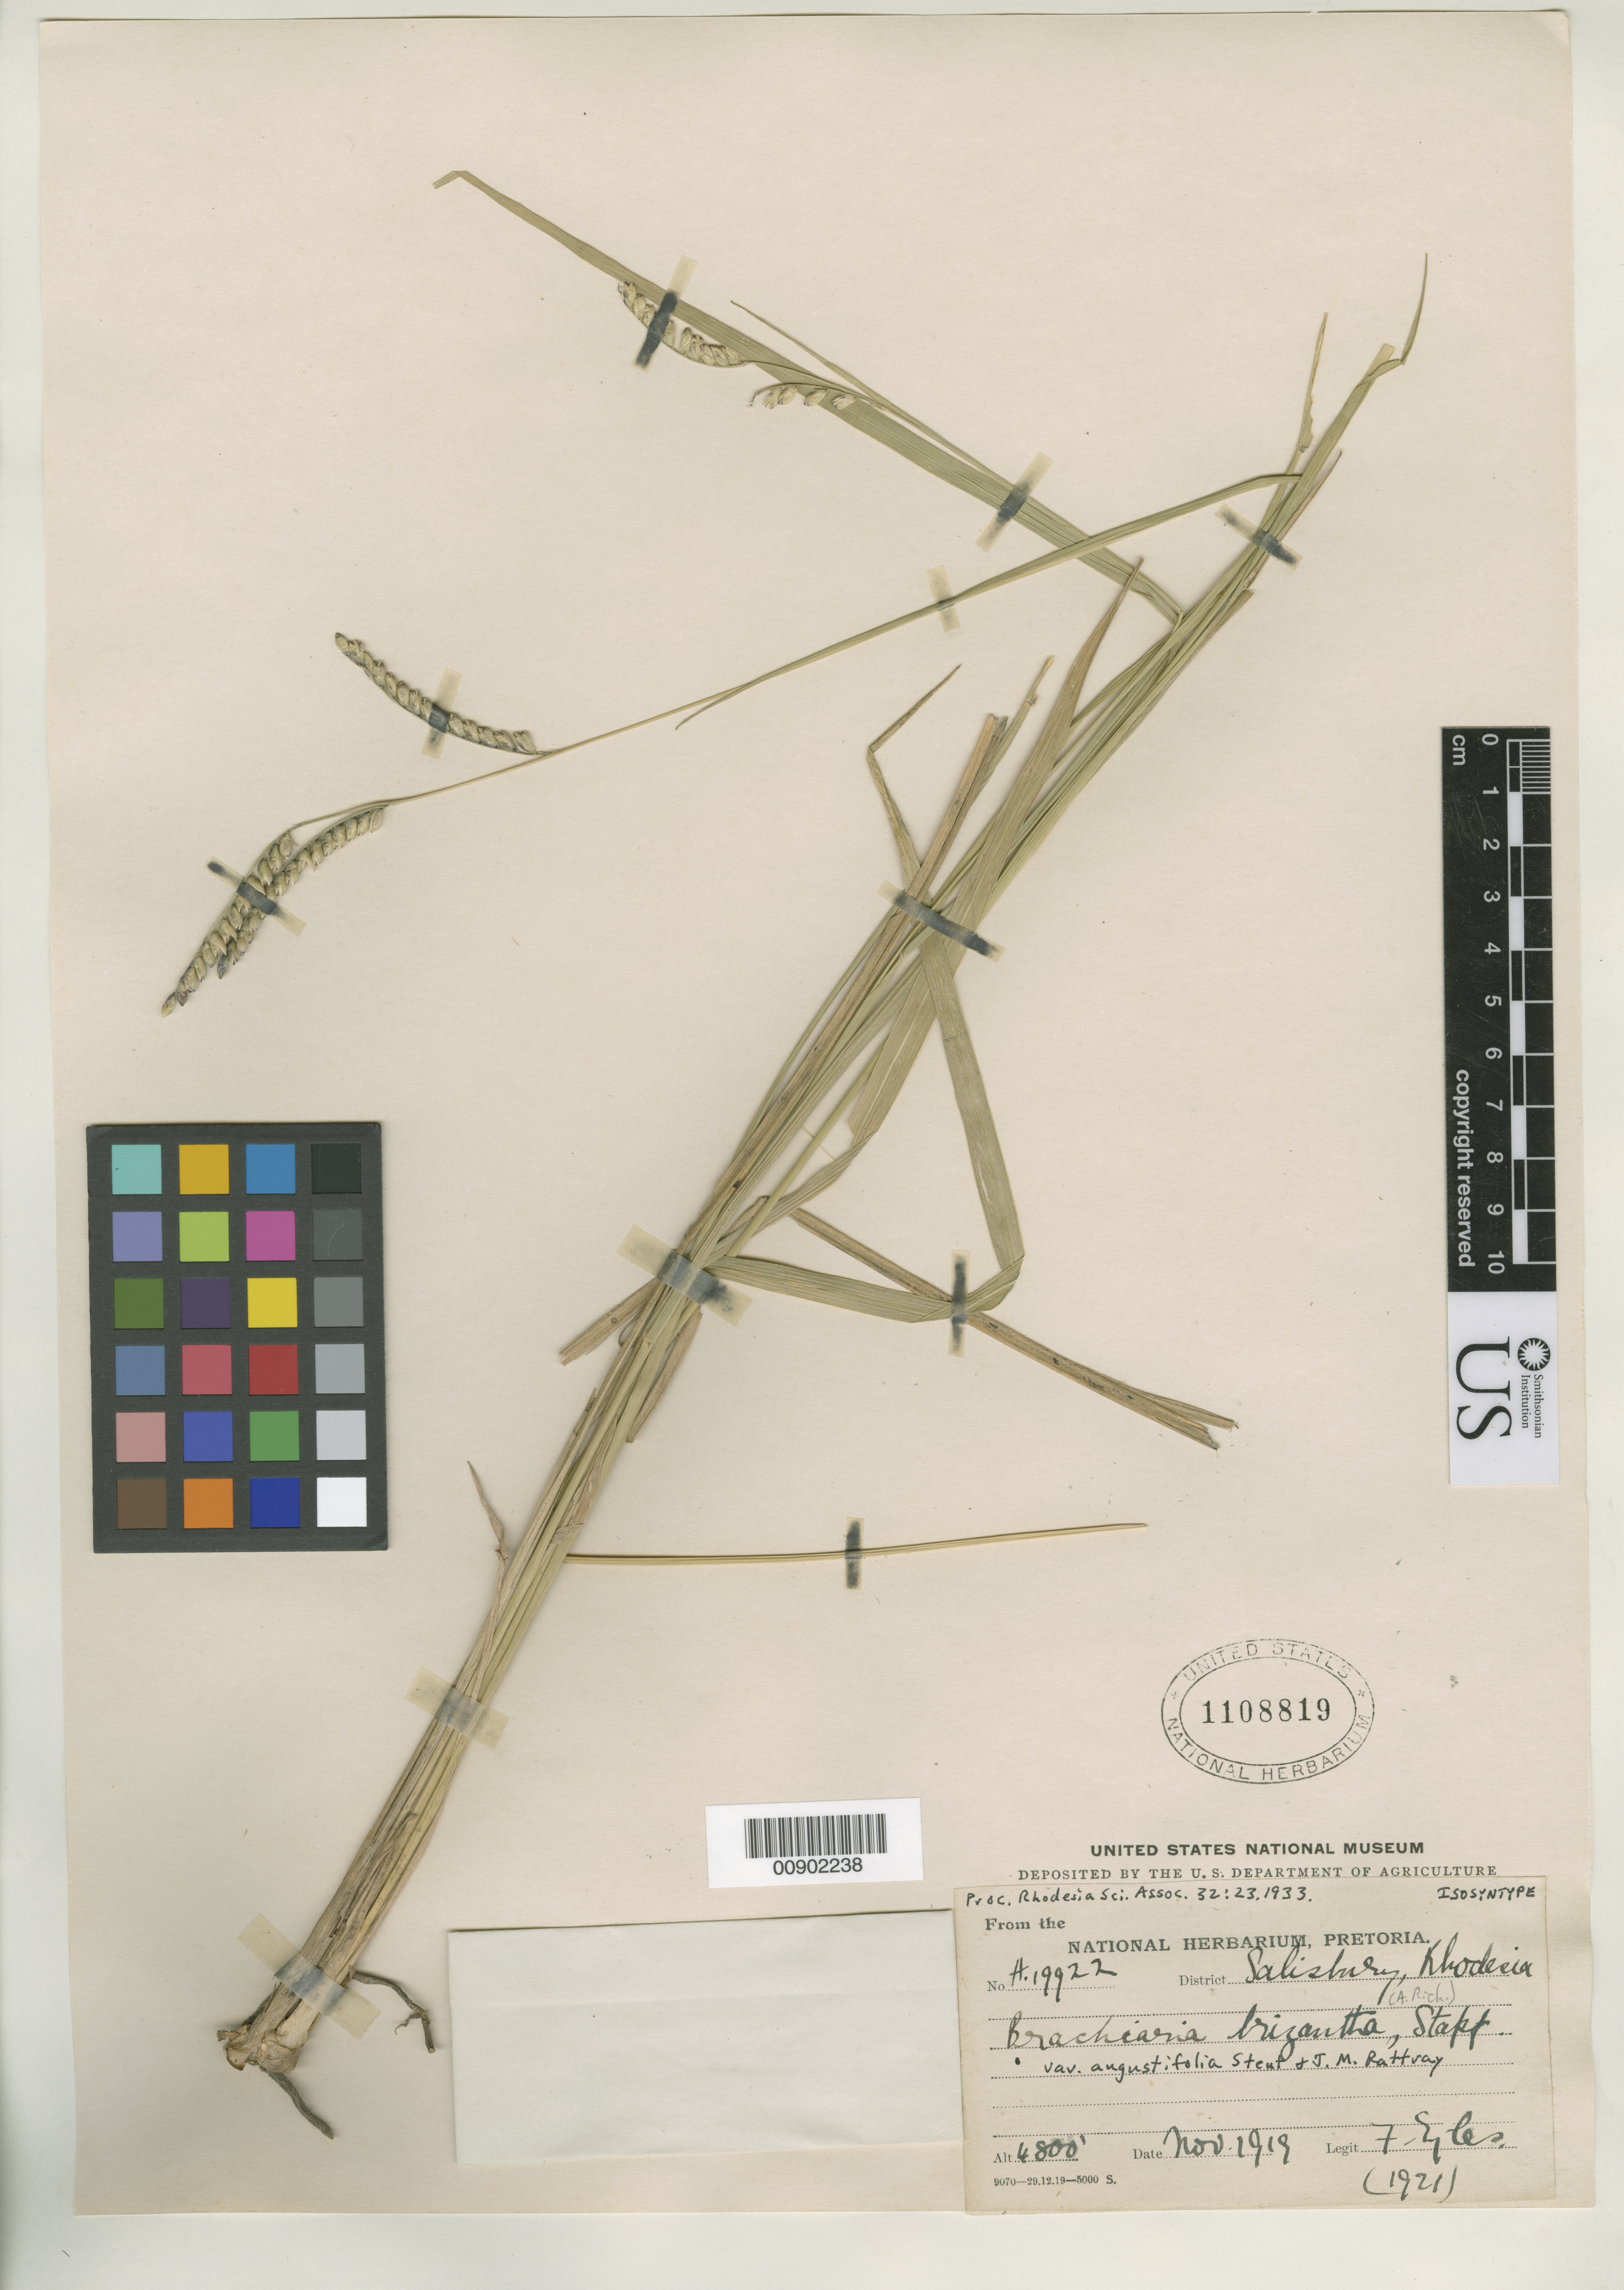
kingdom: Plantae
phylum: Tracheophyta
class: Liliopsida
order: Poales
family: Poaceae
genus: Brachiaria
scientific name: Brachiaria brizantha var. angustifolia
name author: Stent & Rattray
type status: Isosyntype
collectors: F. Eyles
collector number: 1921 [H. 19922]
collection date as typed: Nov 1919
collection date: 1919-11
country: Zimbabwe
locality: Salisbury, Rhodesia.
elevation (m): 1463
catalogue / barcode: US 1108819